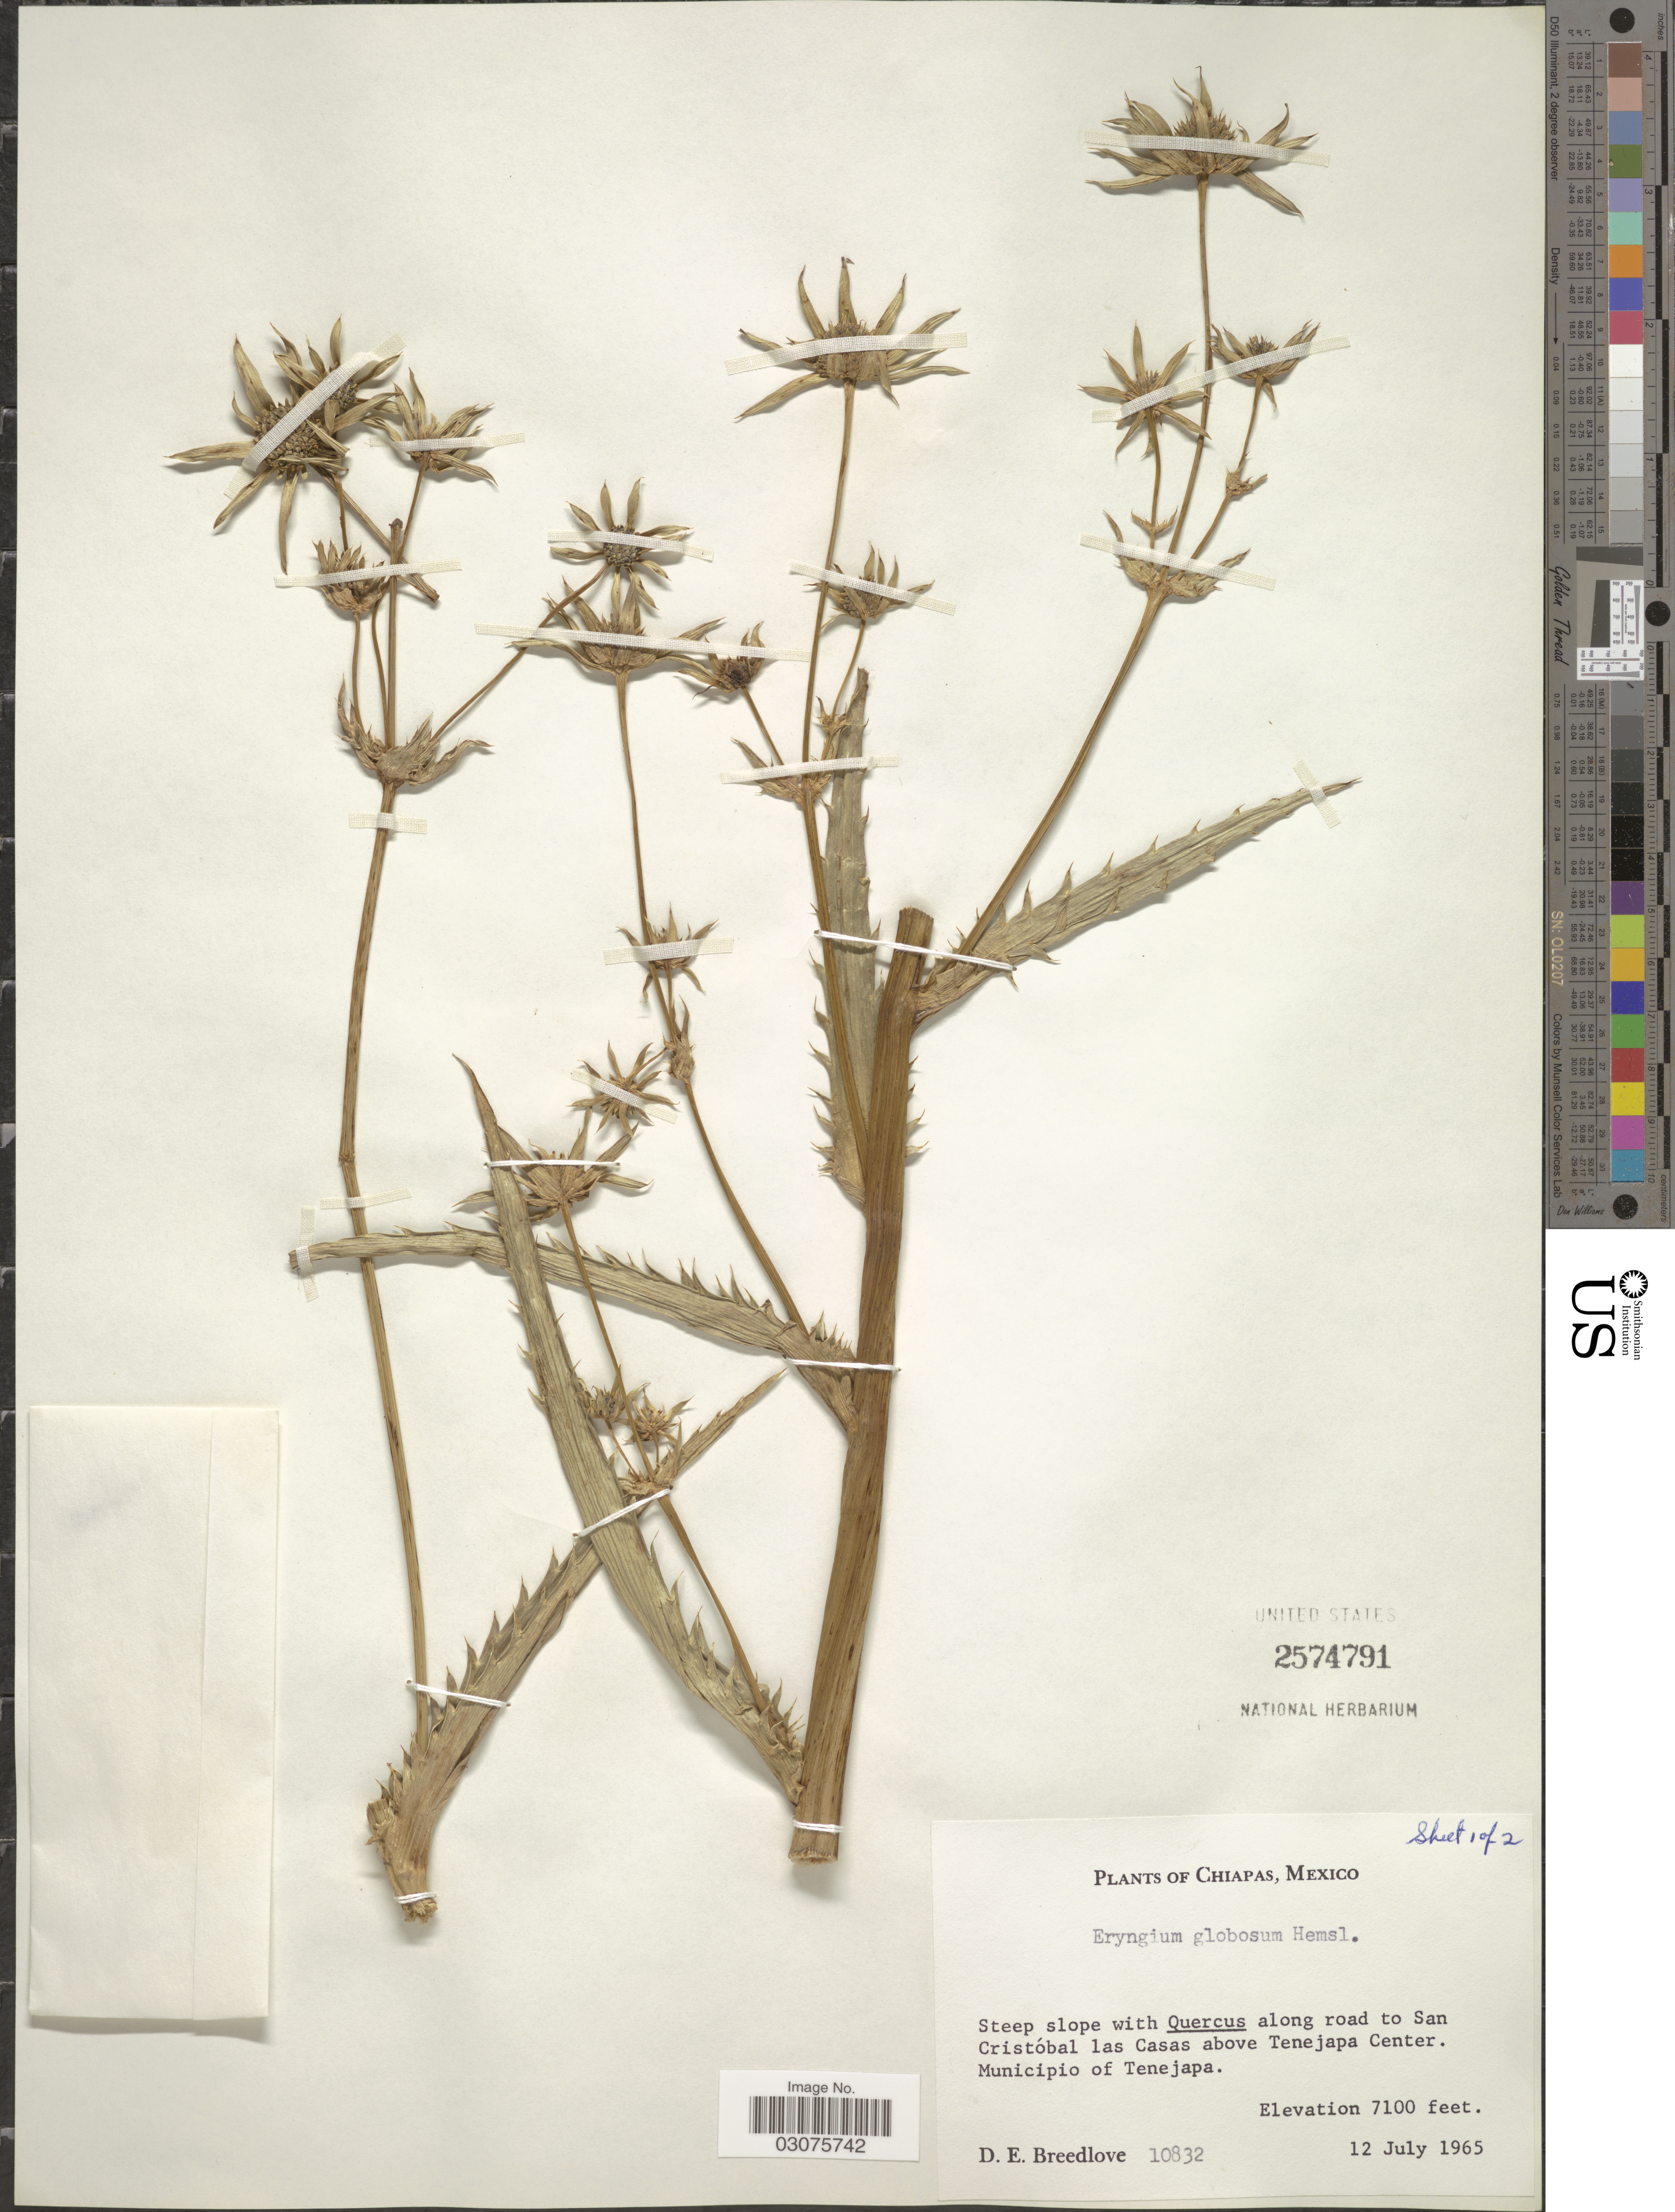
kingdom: Plantae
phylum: Tracheophyta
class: Magnoliopsida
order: Apiales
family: Apiaceae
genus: Eryngium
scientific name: Eryngium globosum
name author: Hemsl.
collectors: D. E. Breedlove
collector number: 10832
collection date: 1965-07-12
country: Mexico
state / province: Chiapas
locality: Along road to San Cristóbal las Casas above Tenejapa Center. Municipio of Tenejapa.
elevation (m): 2164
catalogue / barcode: US 2574791